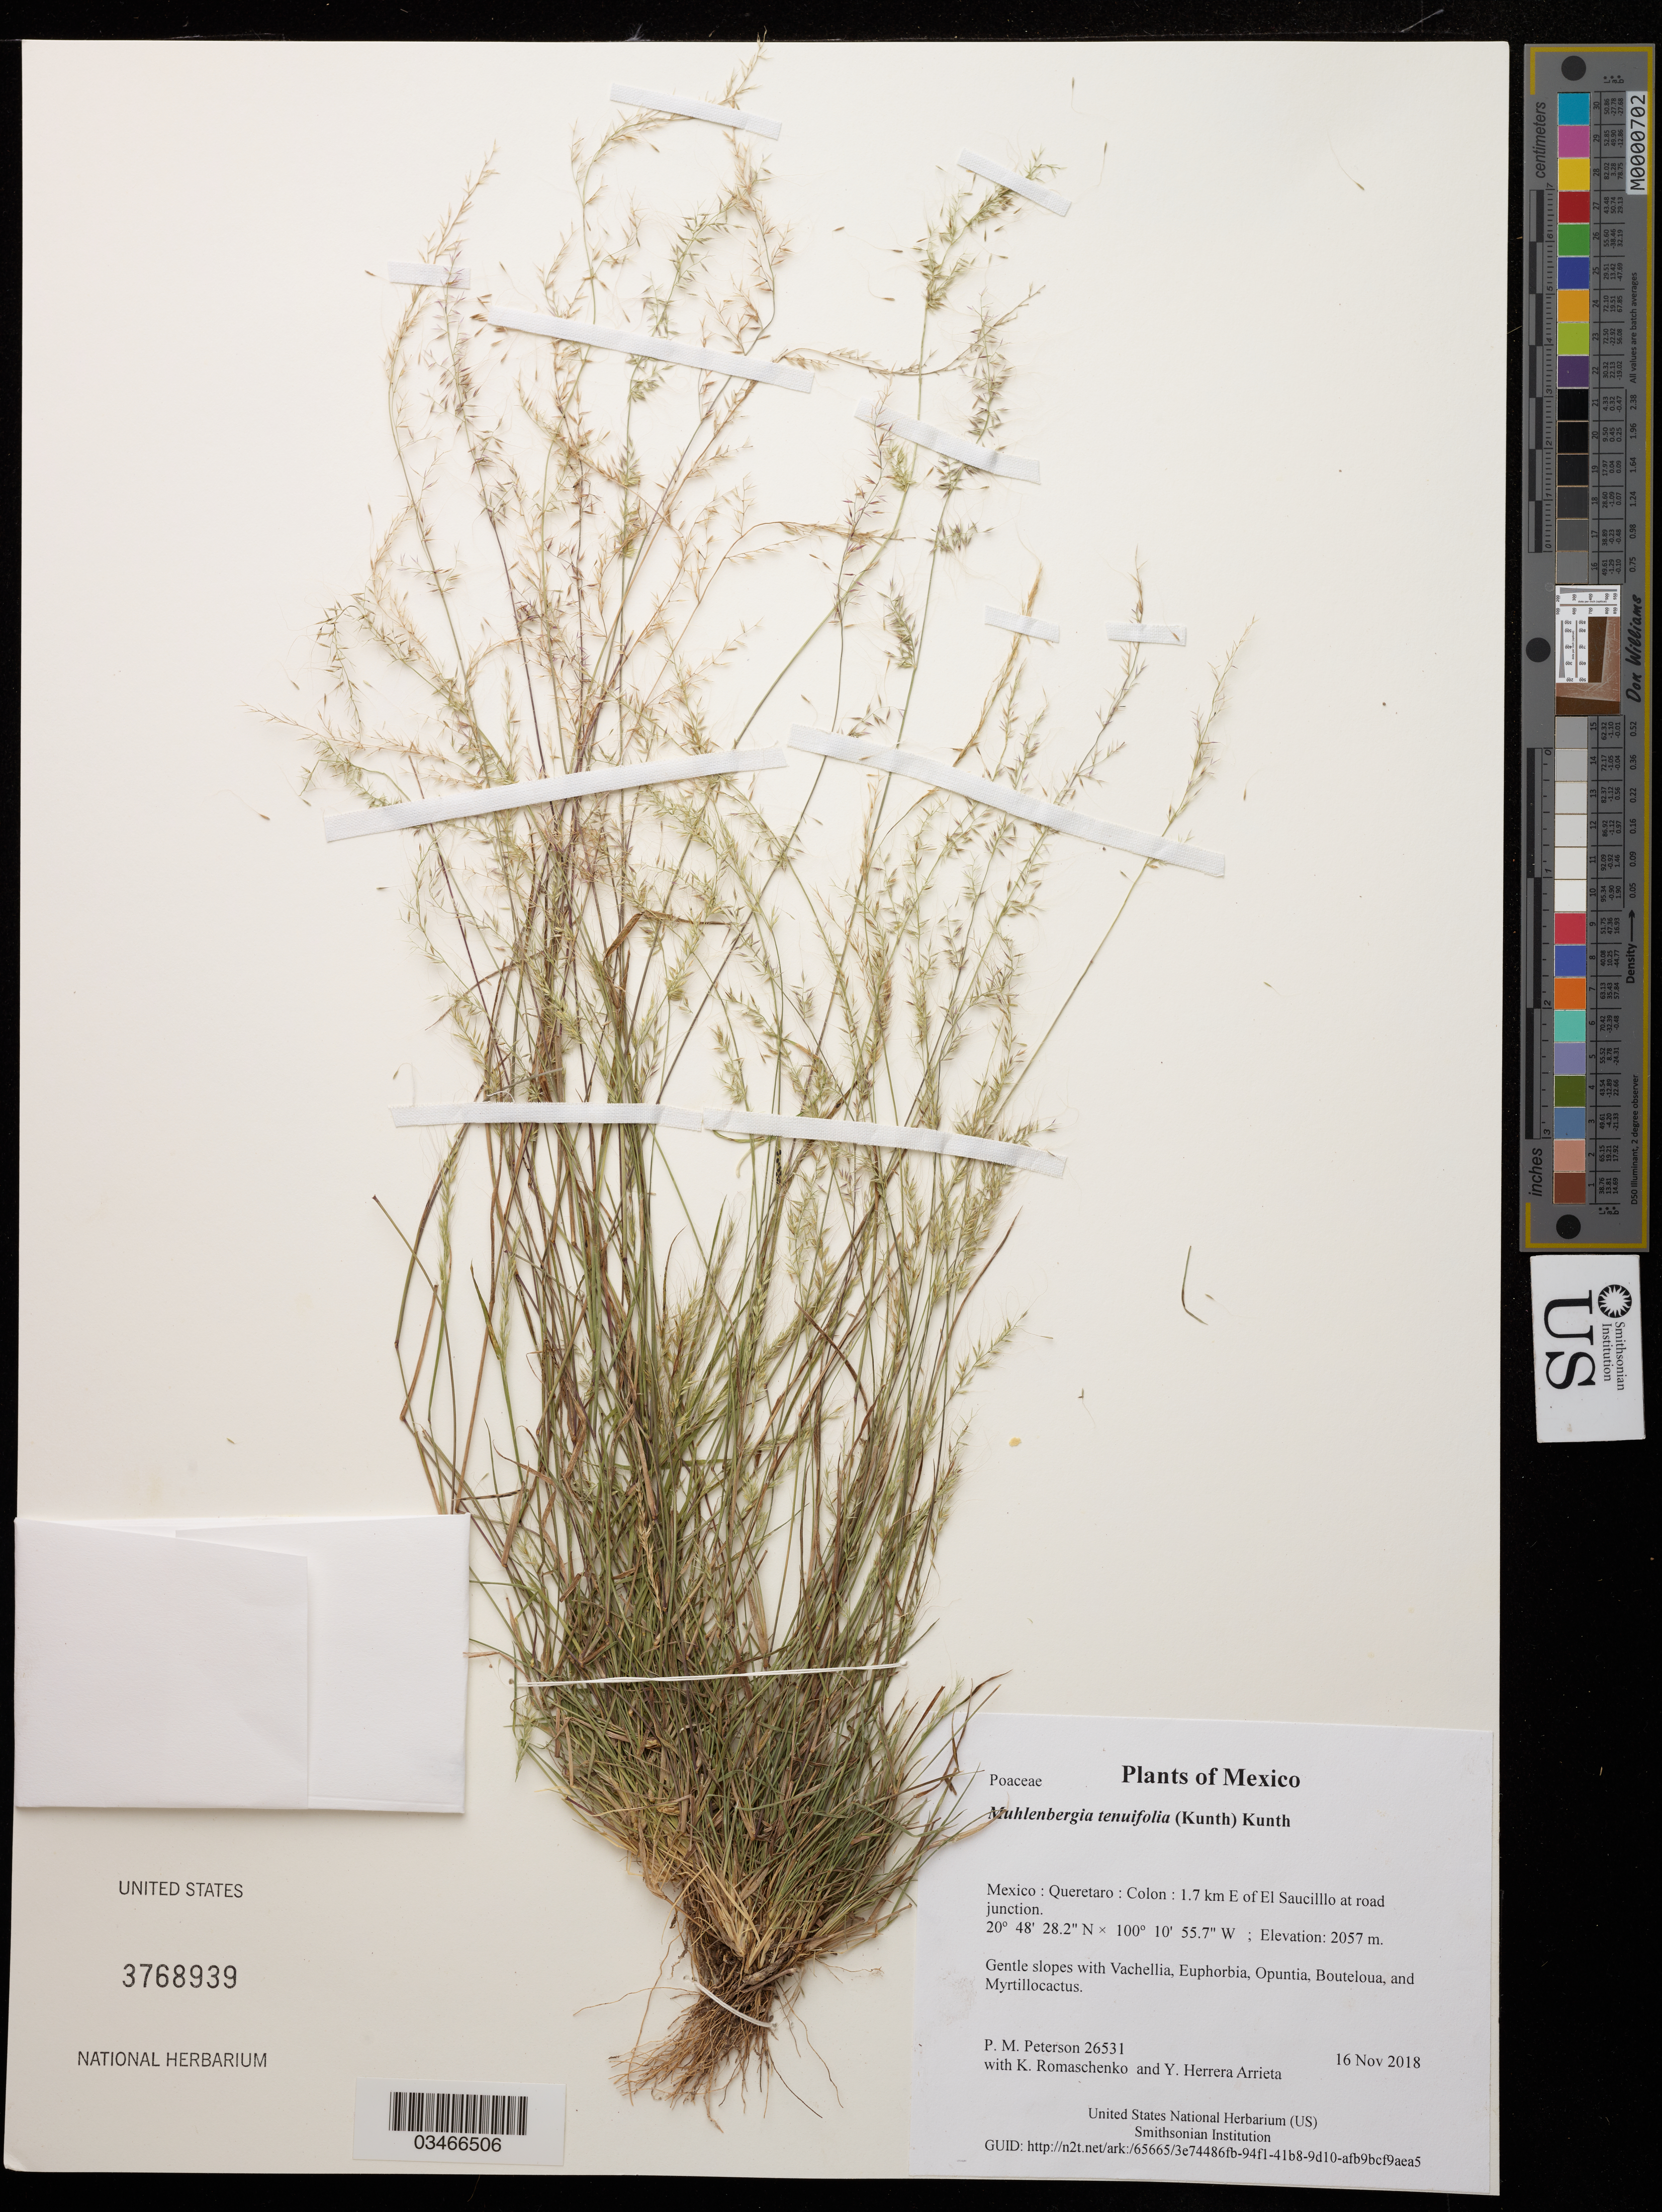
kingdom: Plantae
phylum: Tracheophyta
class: Liliopsida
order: Poales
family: Poaceae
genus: Muhlenbergia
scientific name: Muhlenbergia tenuifolia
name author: (Kunth) Kunth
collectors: P. M. Peterson, K. Romaschenko & Y. Herrera Arrieta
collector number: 26531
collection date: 2018-11-16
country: Mexico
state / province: Queretaro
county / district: Colon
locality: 1.7 km E of El Saucilllo at road junction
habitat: Gentle slopes with Vachellia, Euphorbia, Opuntia, Bouteloua, and Myrtillocactus.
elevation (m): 2057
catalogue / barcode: US 3768939